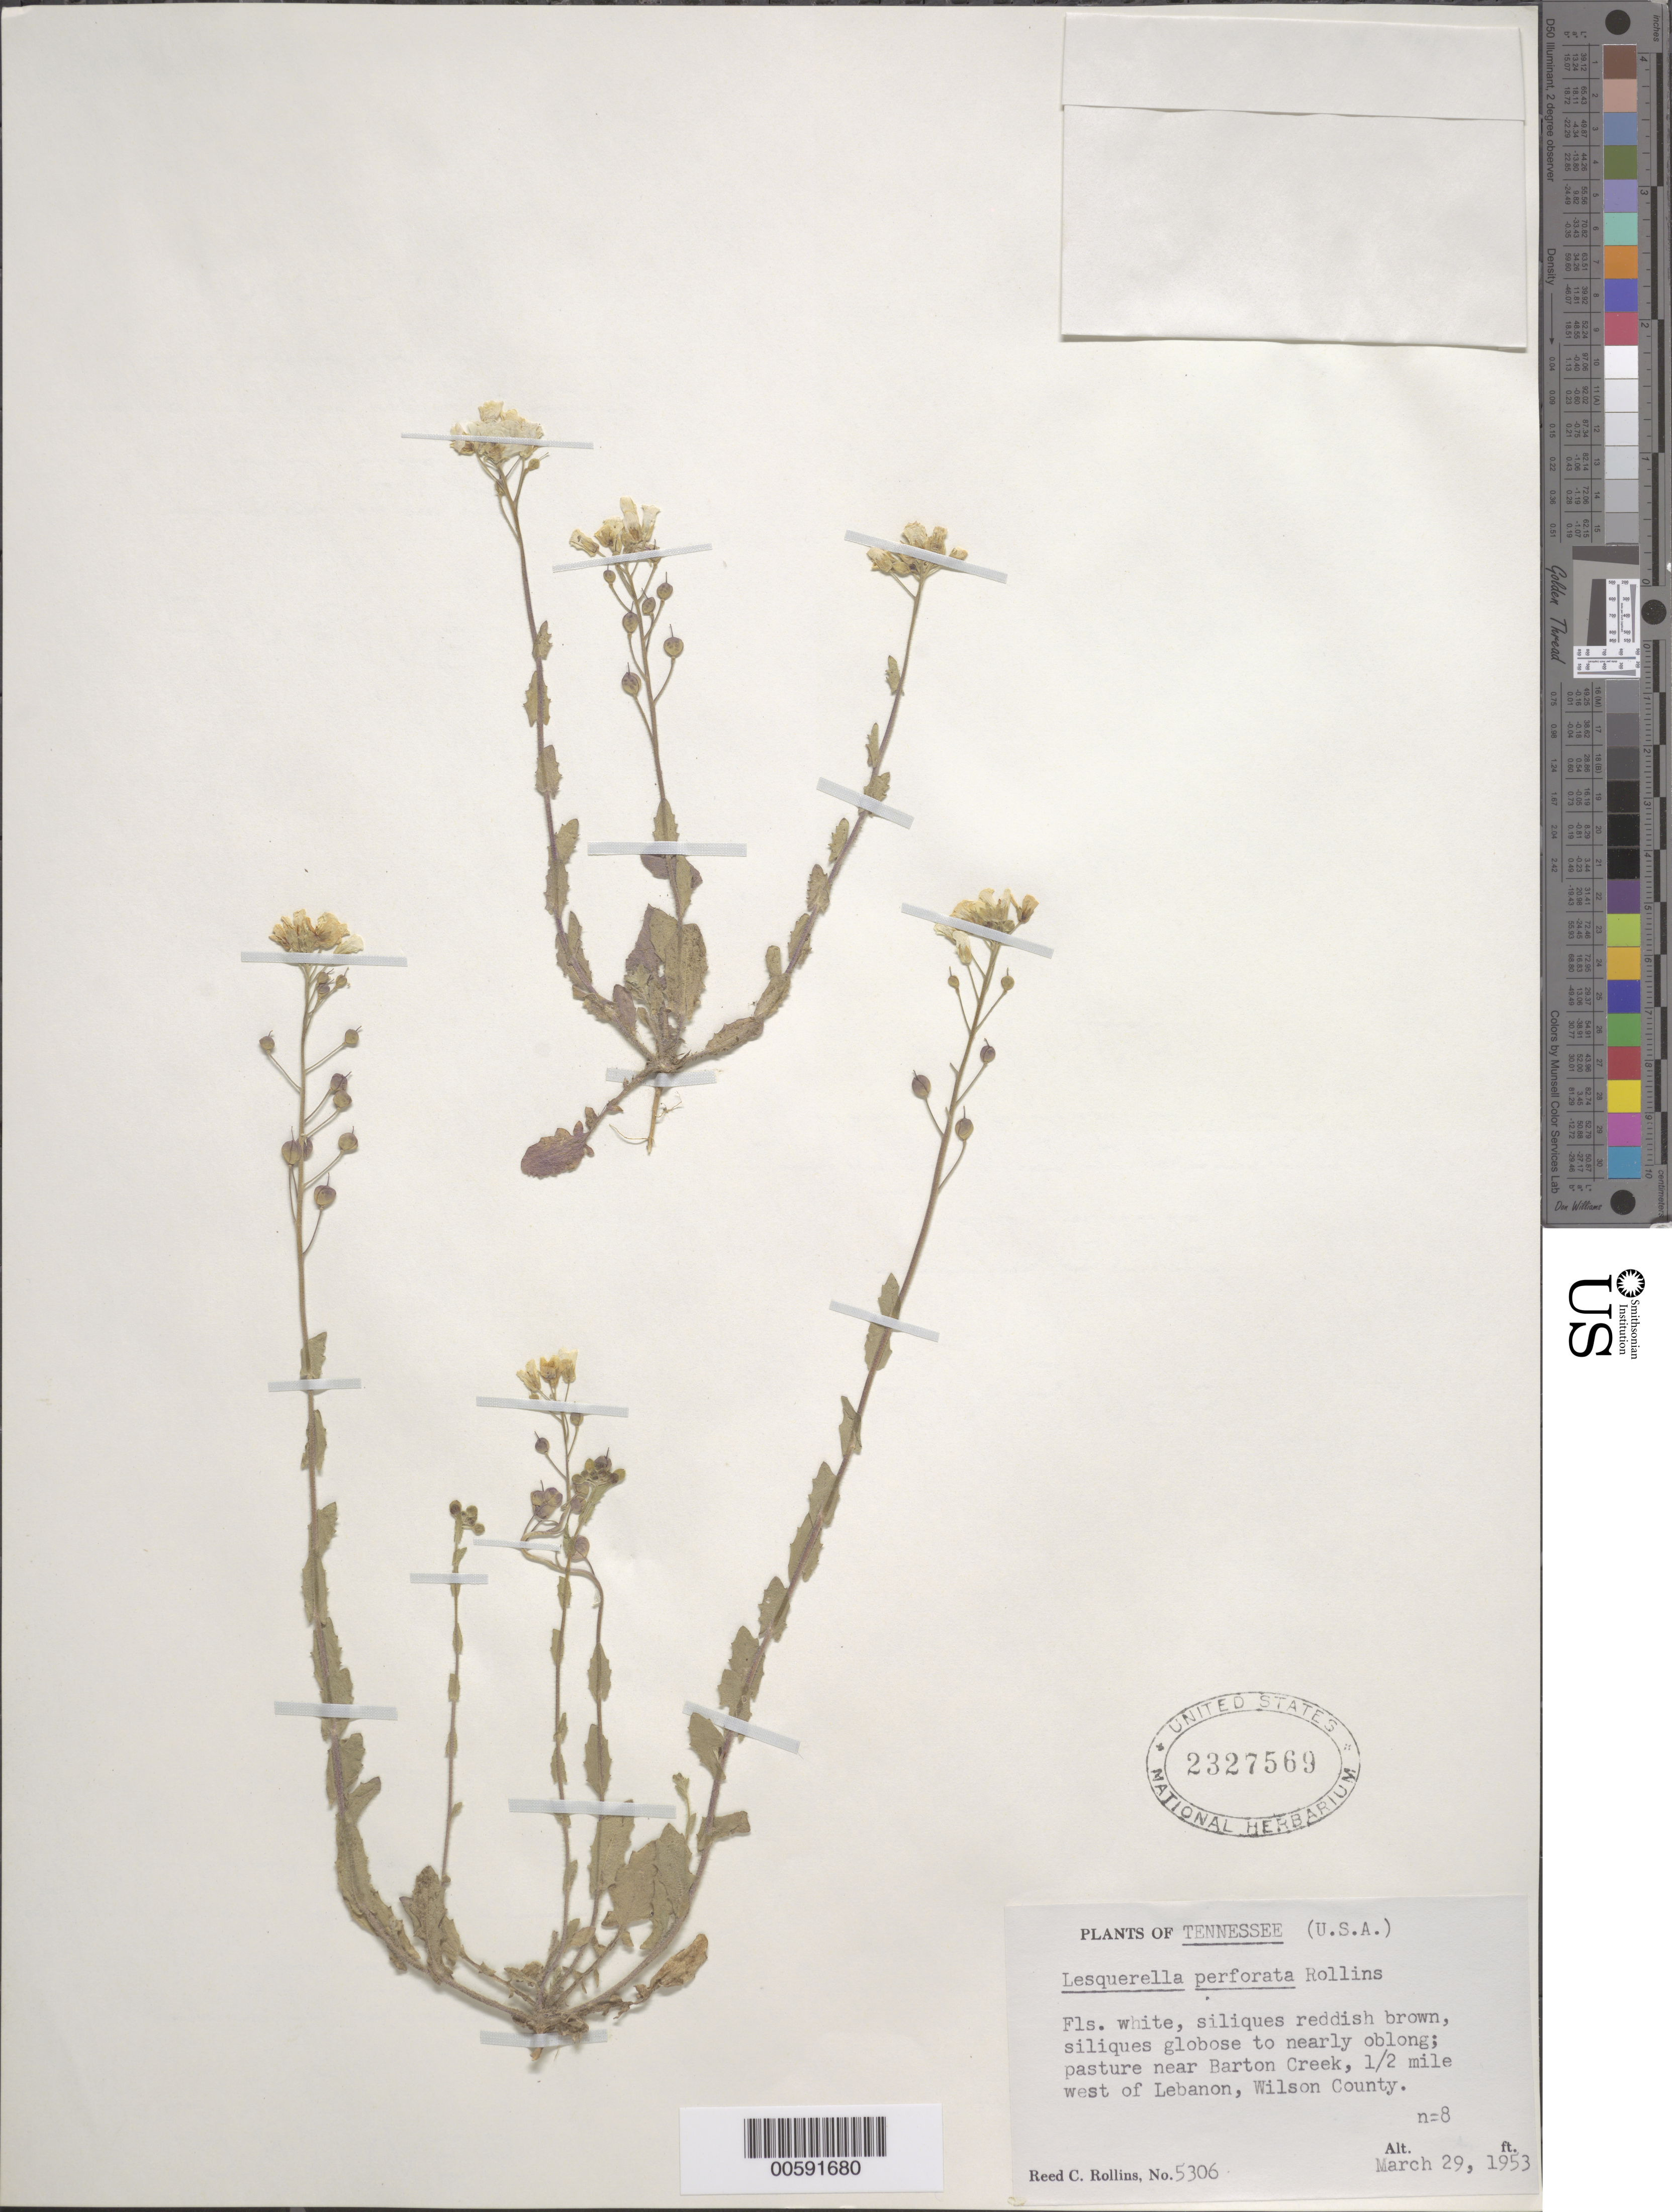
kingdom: Plantae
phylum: Tracheophyta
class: Magnoliopsida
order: Brassicales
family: Brassicaceae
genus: Lesquerella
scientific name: Lesquerella perforata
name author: Rollins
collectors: R. C. Rollins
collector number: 5306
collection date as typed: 29 Mar 1953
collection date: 1953-03-29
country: United States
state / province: Tennessee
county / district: Wilson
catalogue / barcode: US 2327569